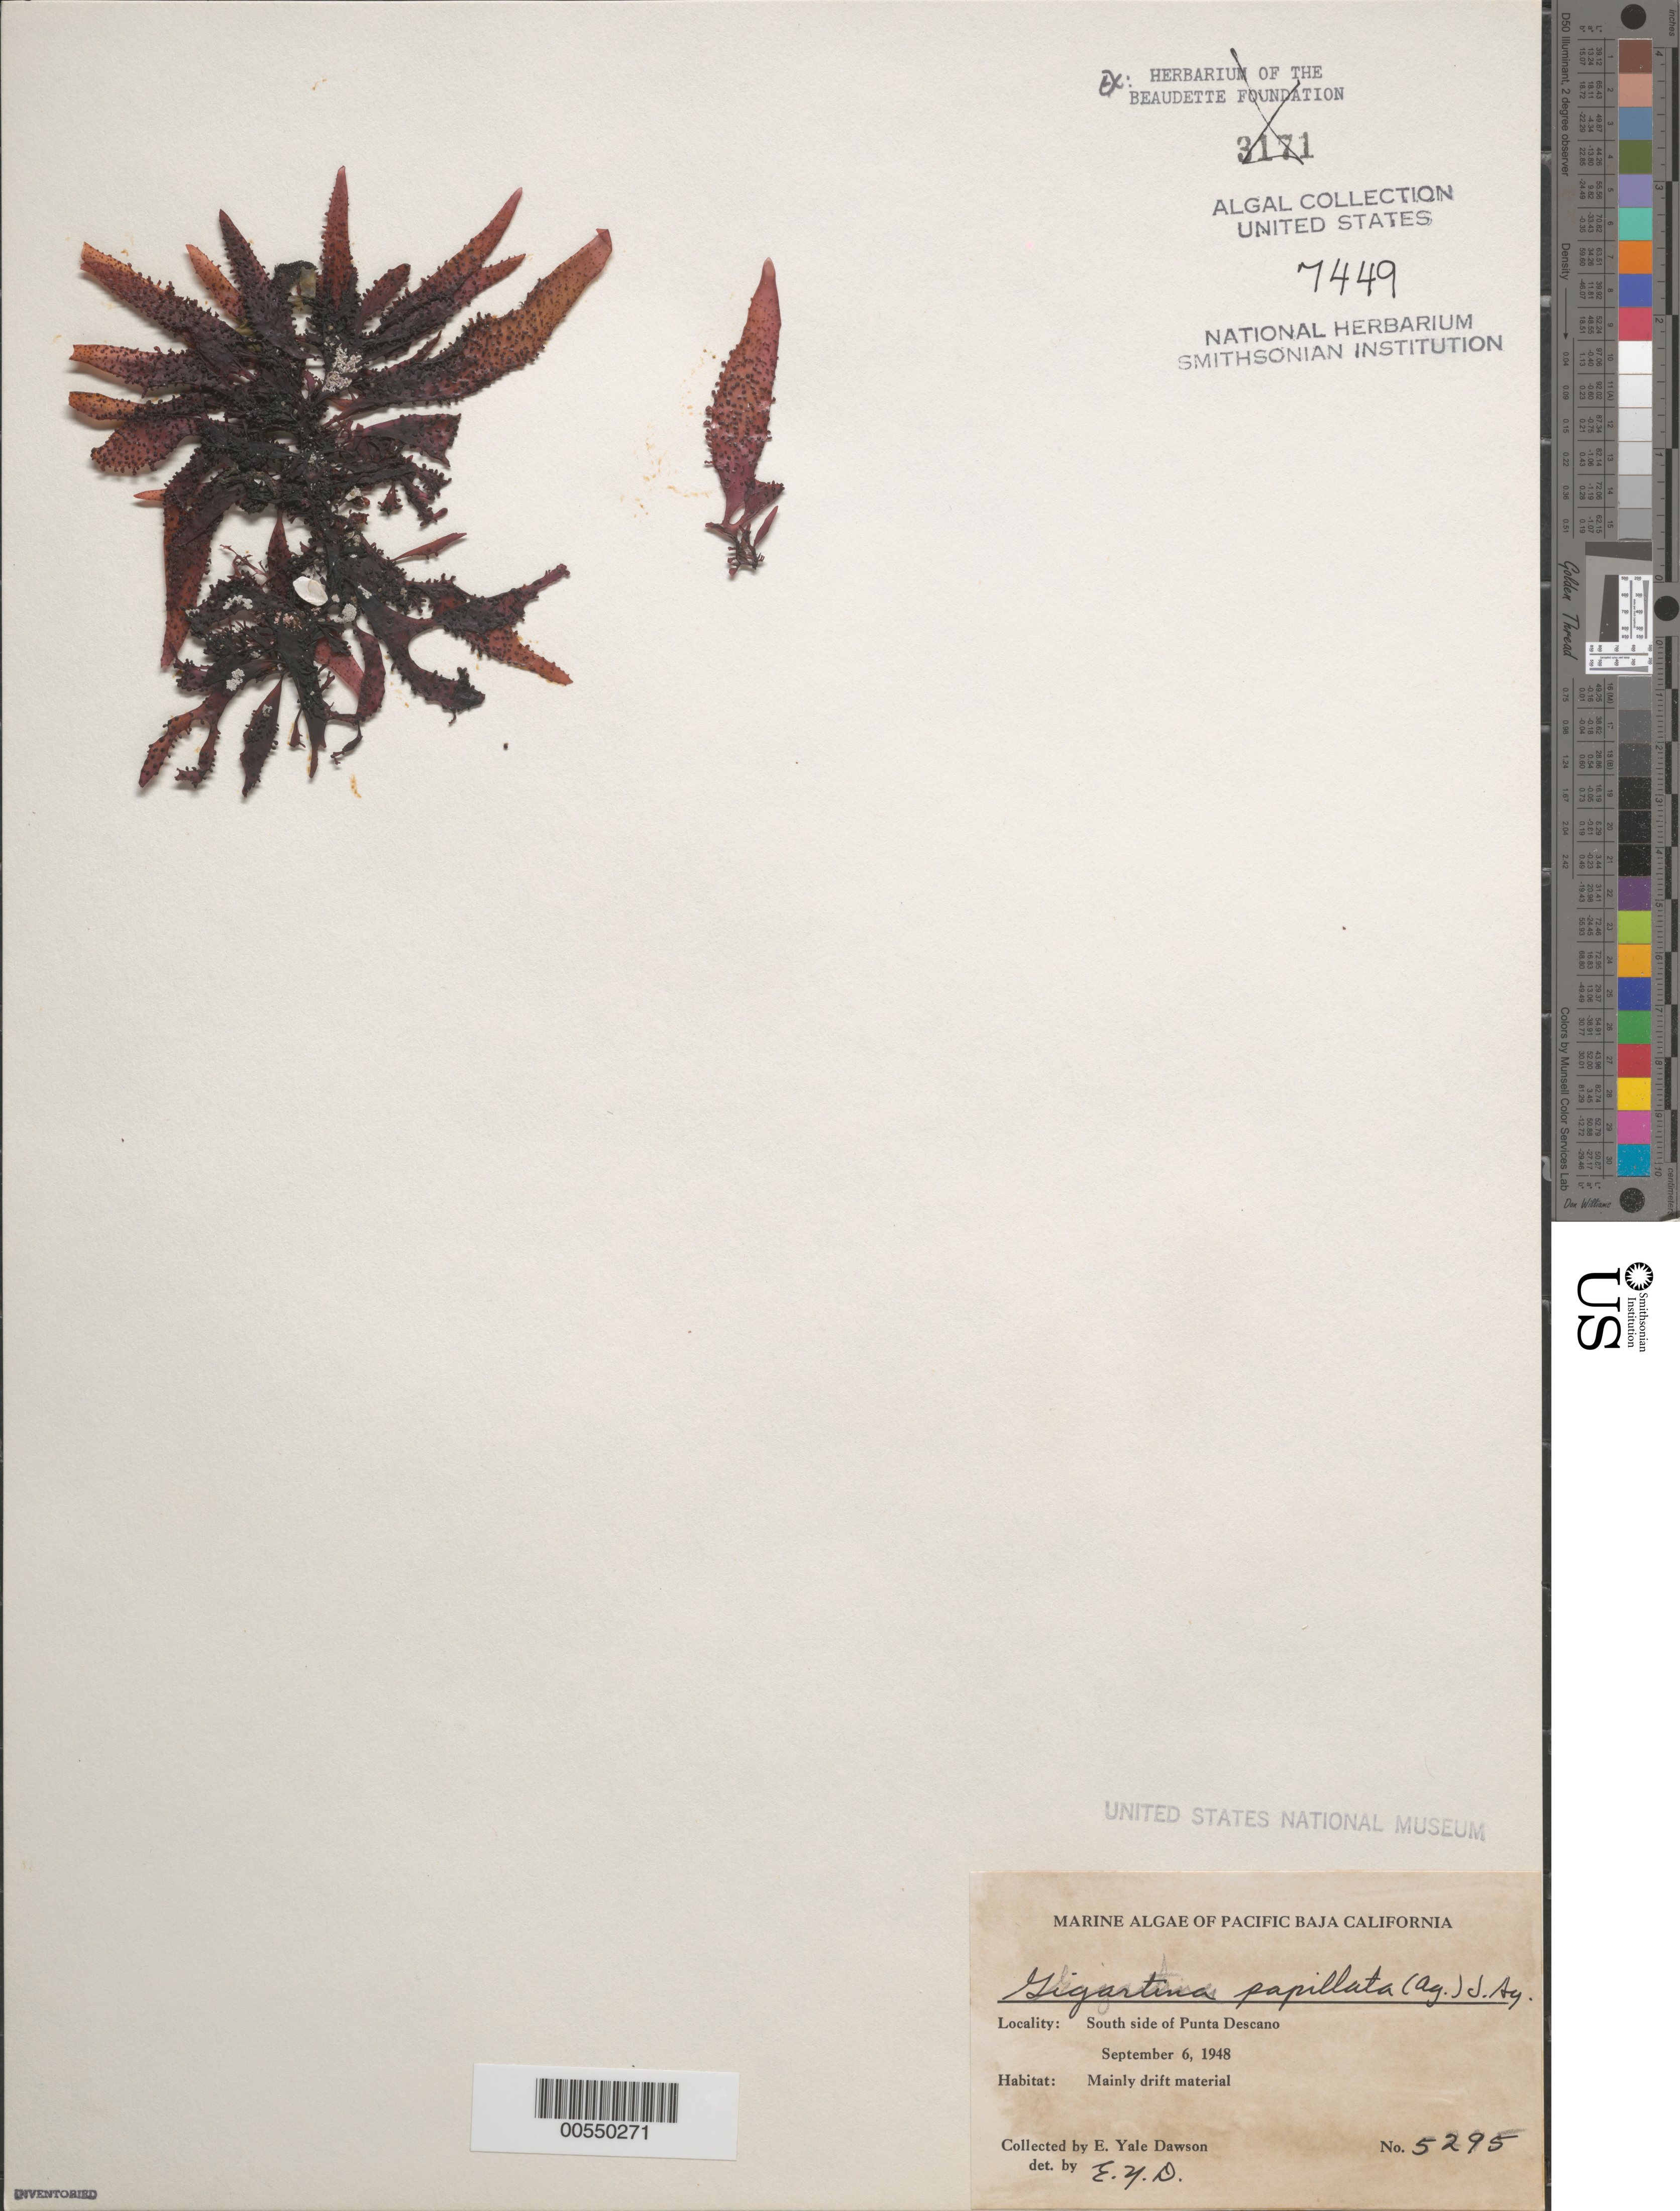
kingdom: Plantae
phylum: Rhodophyta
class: Florideophyceae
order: Gigartinales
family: Phyllophoraceae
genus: Mastocarpus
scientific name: Mastocarpus papillatus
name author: (C. Agardh) Kütz.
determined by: Algae name updating Project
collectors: E. Y. Dawson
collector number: EYD 5295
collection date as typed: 06 Sep 1948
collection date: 1948-09-06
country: Mexico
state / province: Baja California Norte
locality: Punta Descanso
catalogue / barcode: US 7449